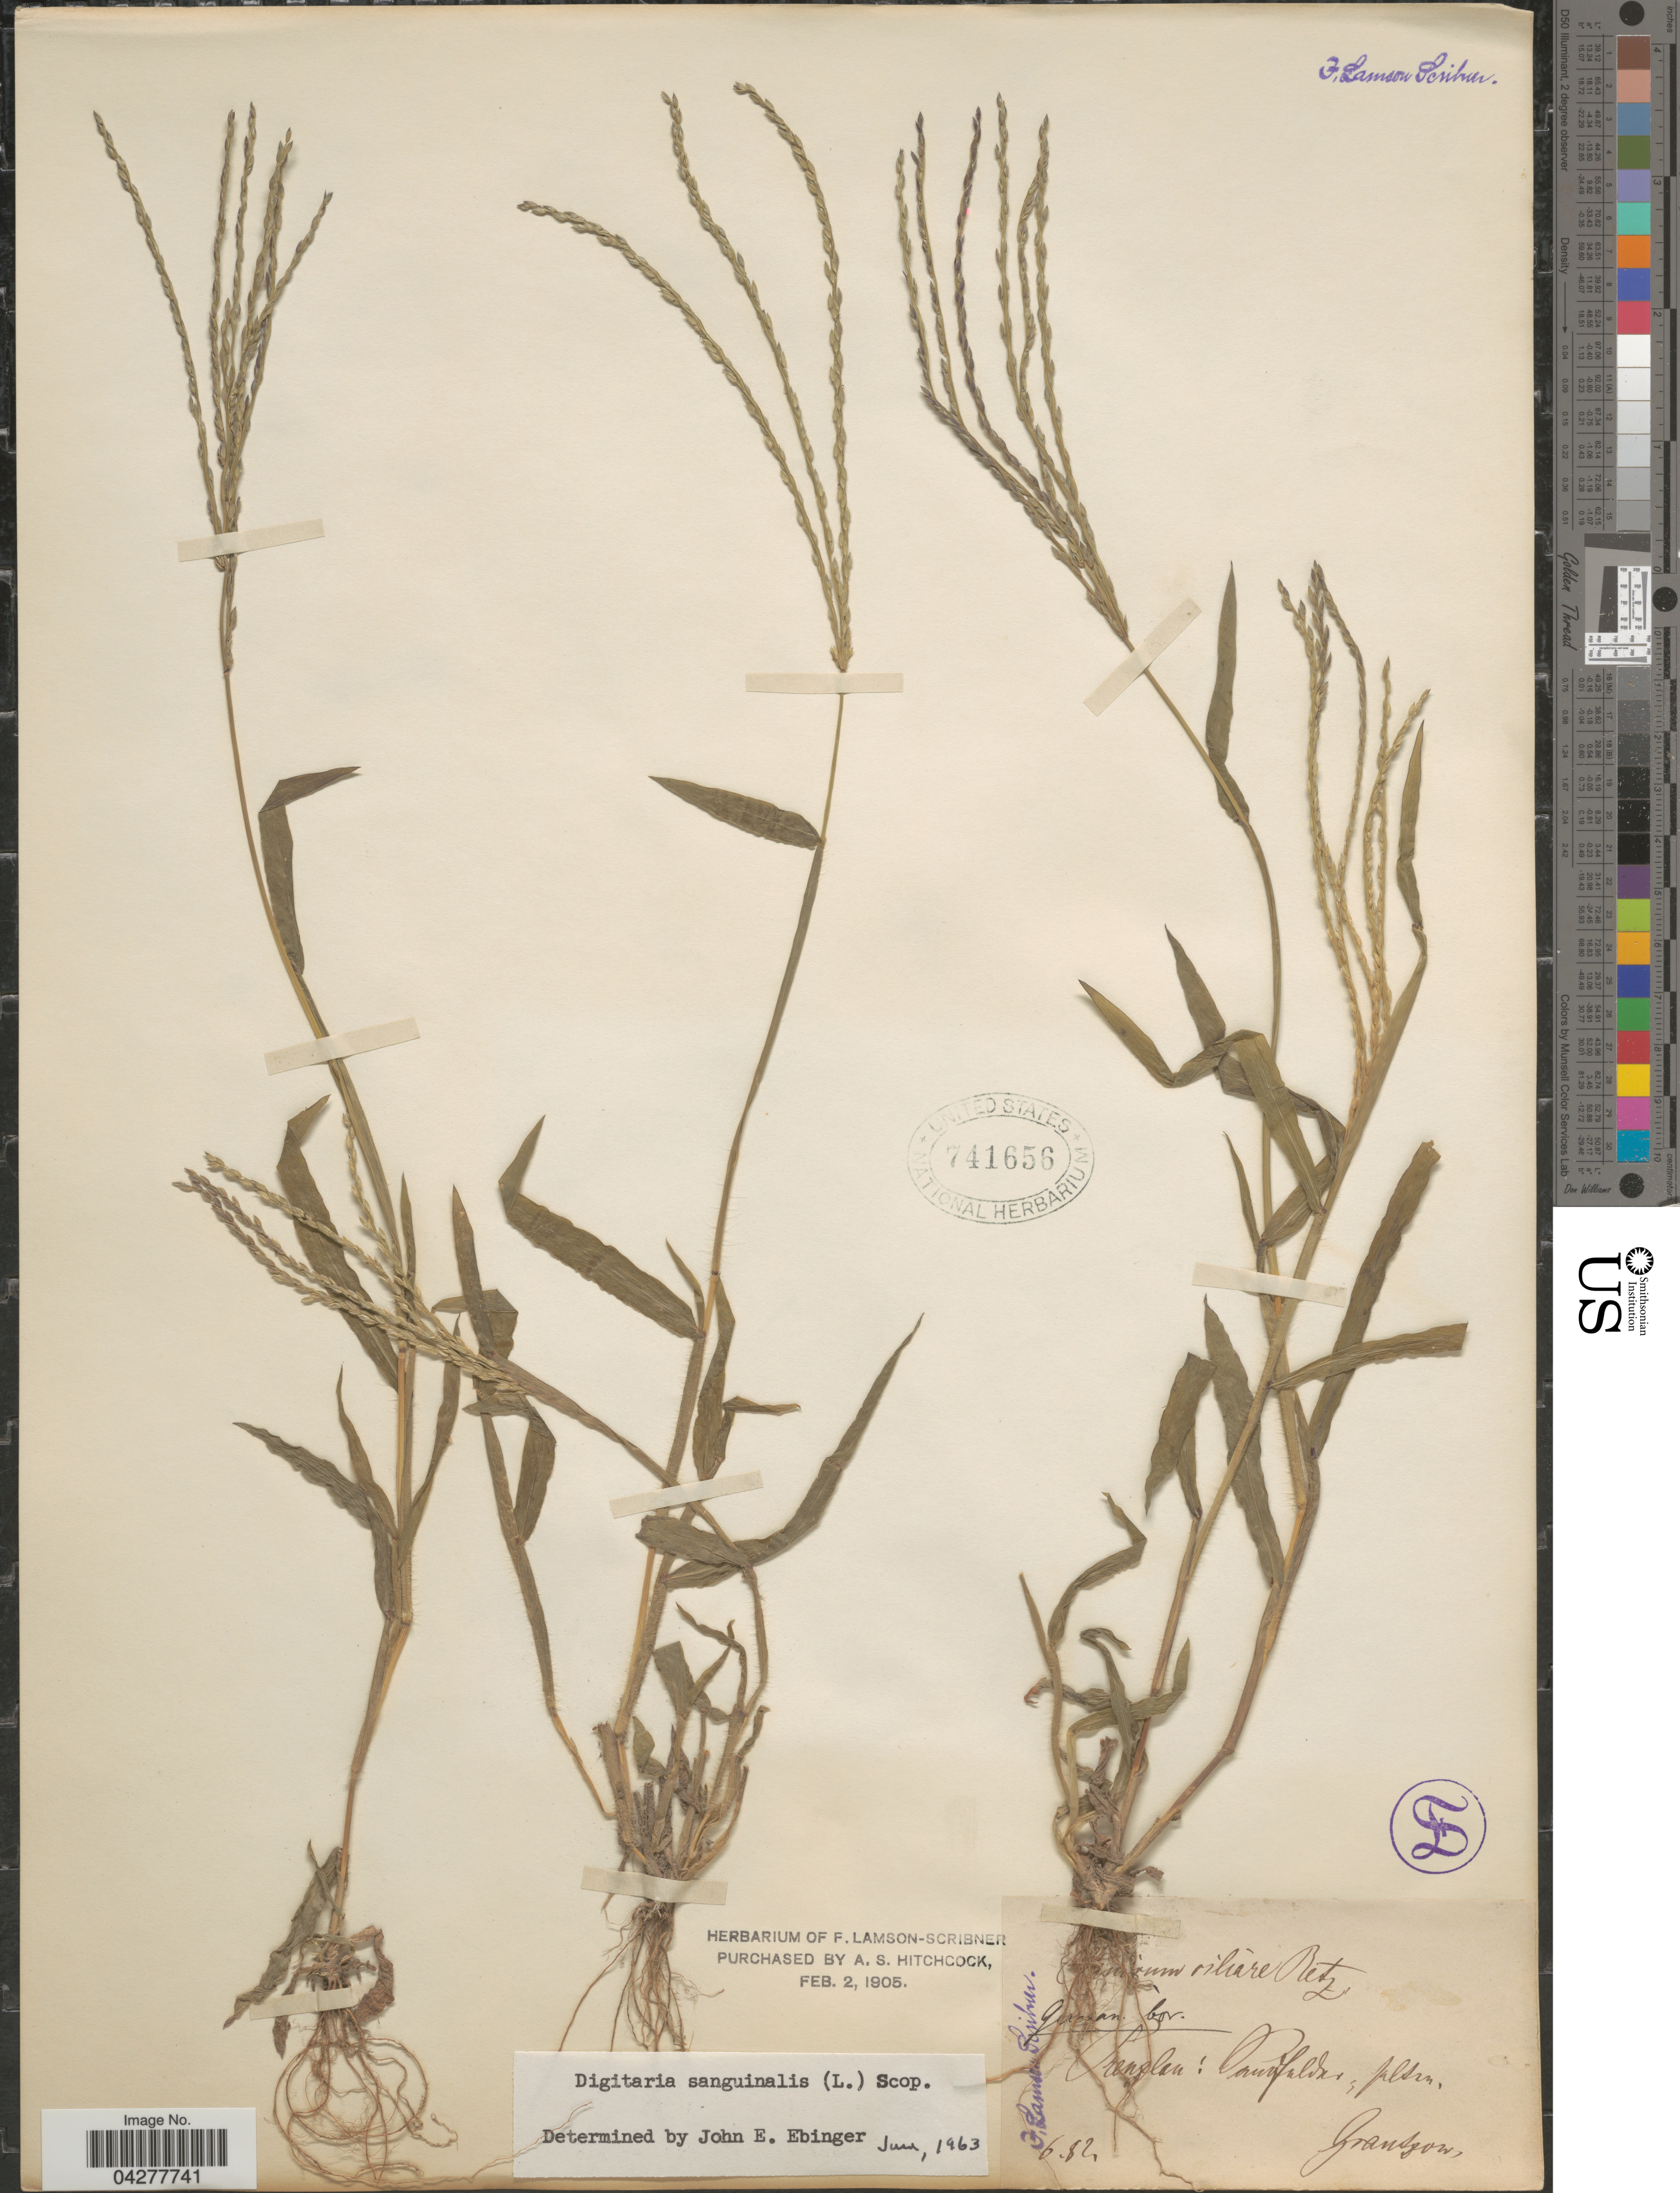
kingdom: Plantae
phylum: Tracheophyta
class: Liliopsida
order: Poales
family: Poaceae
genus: Digitaria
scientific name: Digitaria sanguinalis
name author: (L.) Scop.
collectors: Grantzow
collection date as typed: Transcribed d/m/y: /6/82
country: Germany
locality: [illegible text] bor. Prenzlau: Sandfalder; palsen.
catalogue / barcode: US 741656